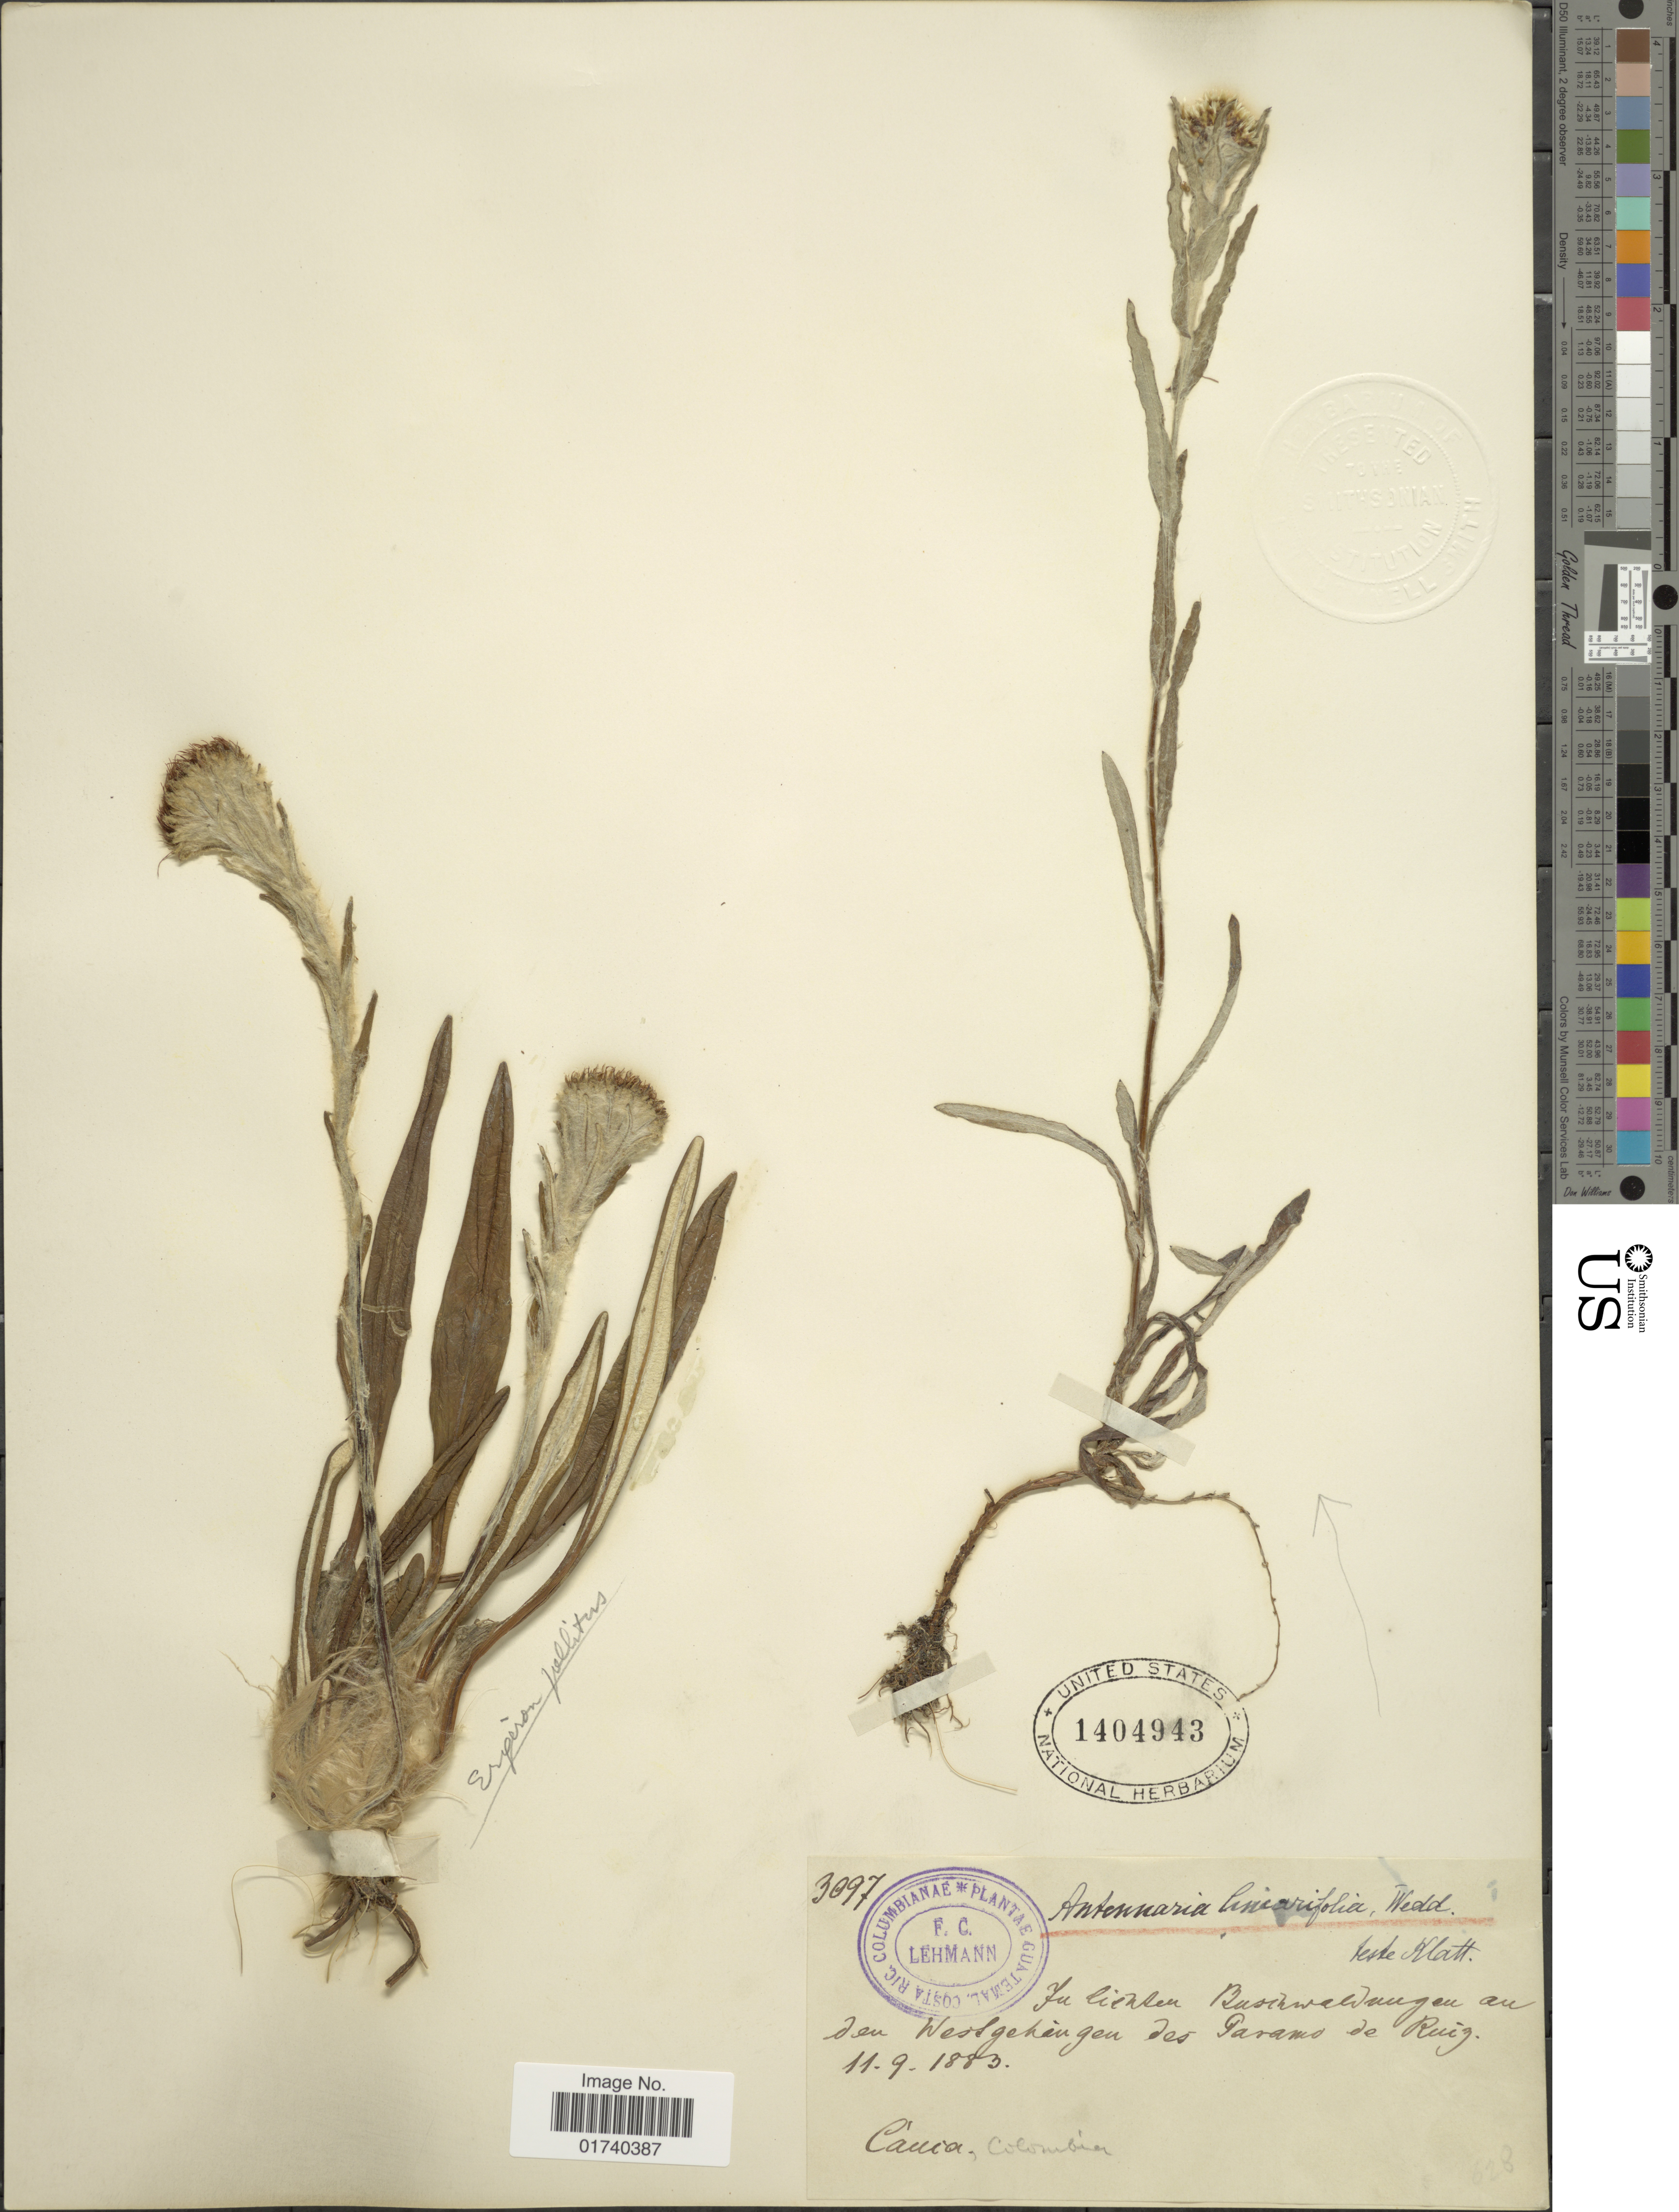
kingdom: Plantae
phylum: Tracheophyta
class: Magnoliopsida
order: Asterales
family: Asteraceae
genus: Chryselium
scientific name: Chryselium gnaphalioides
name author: (Kunth) Urtubey & S.E. Freire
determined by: Nesom, Guy L.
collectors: F. C. Lehmann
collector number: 3097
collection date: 1883-09-11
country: Colombia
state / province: Cauca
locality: In lichten Buschwaldungen an den Westgehangen des Paramo de Ruiz.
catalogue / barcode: US 1404943